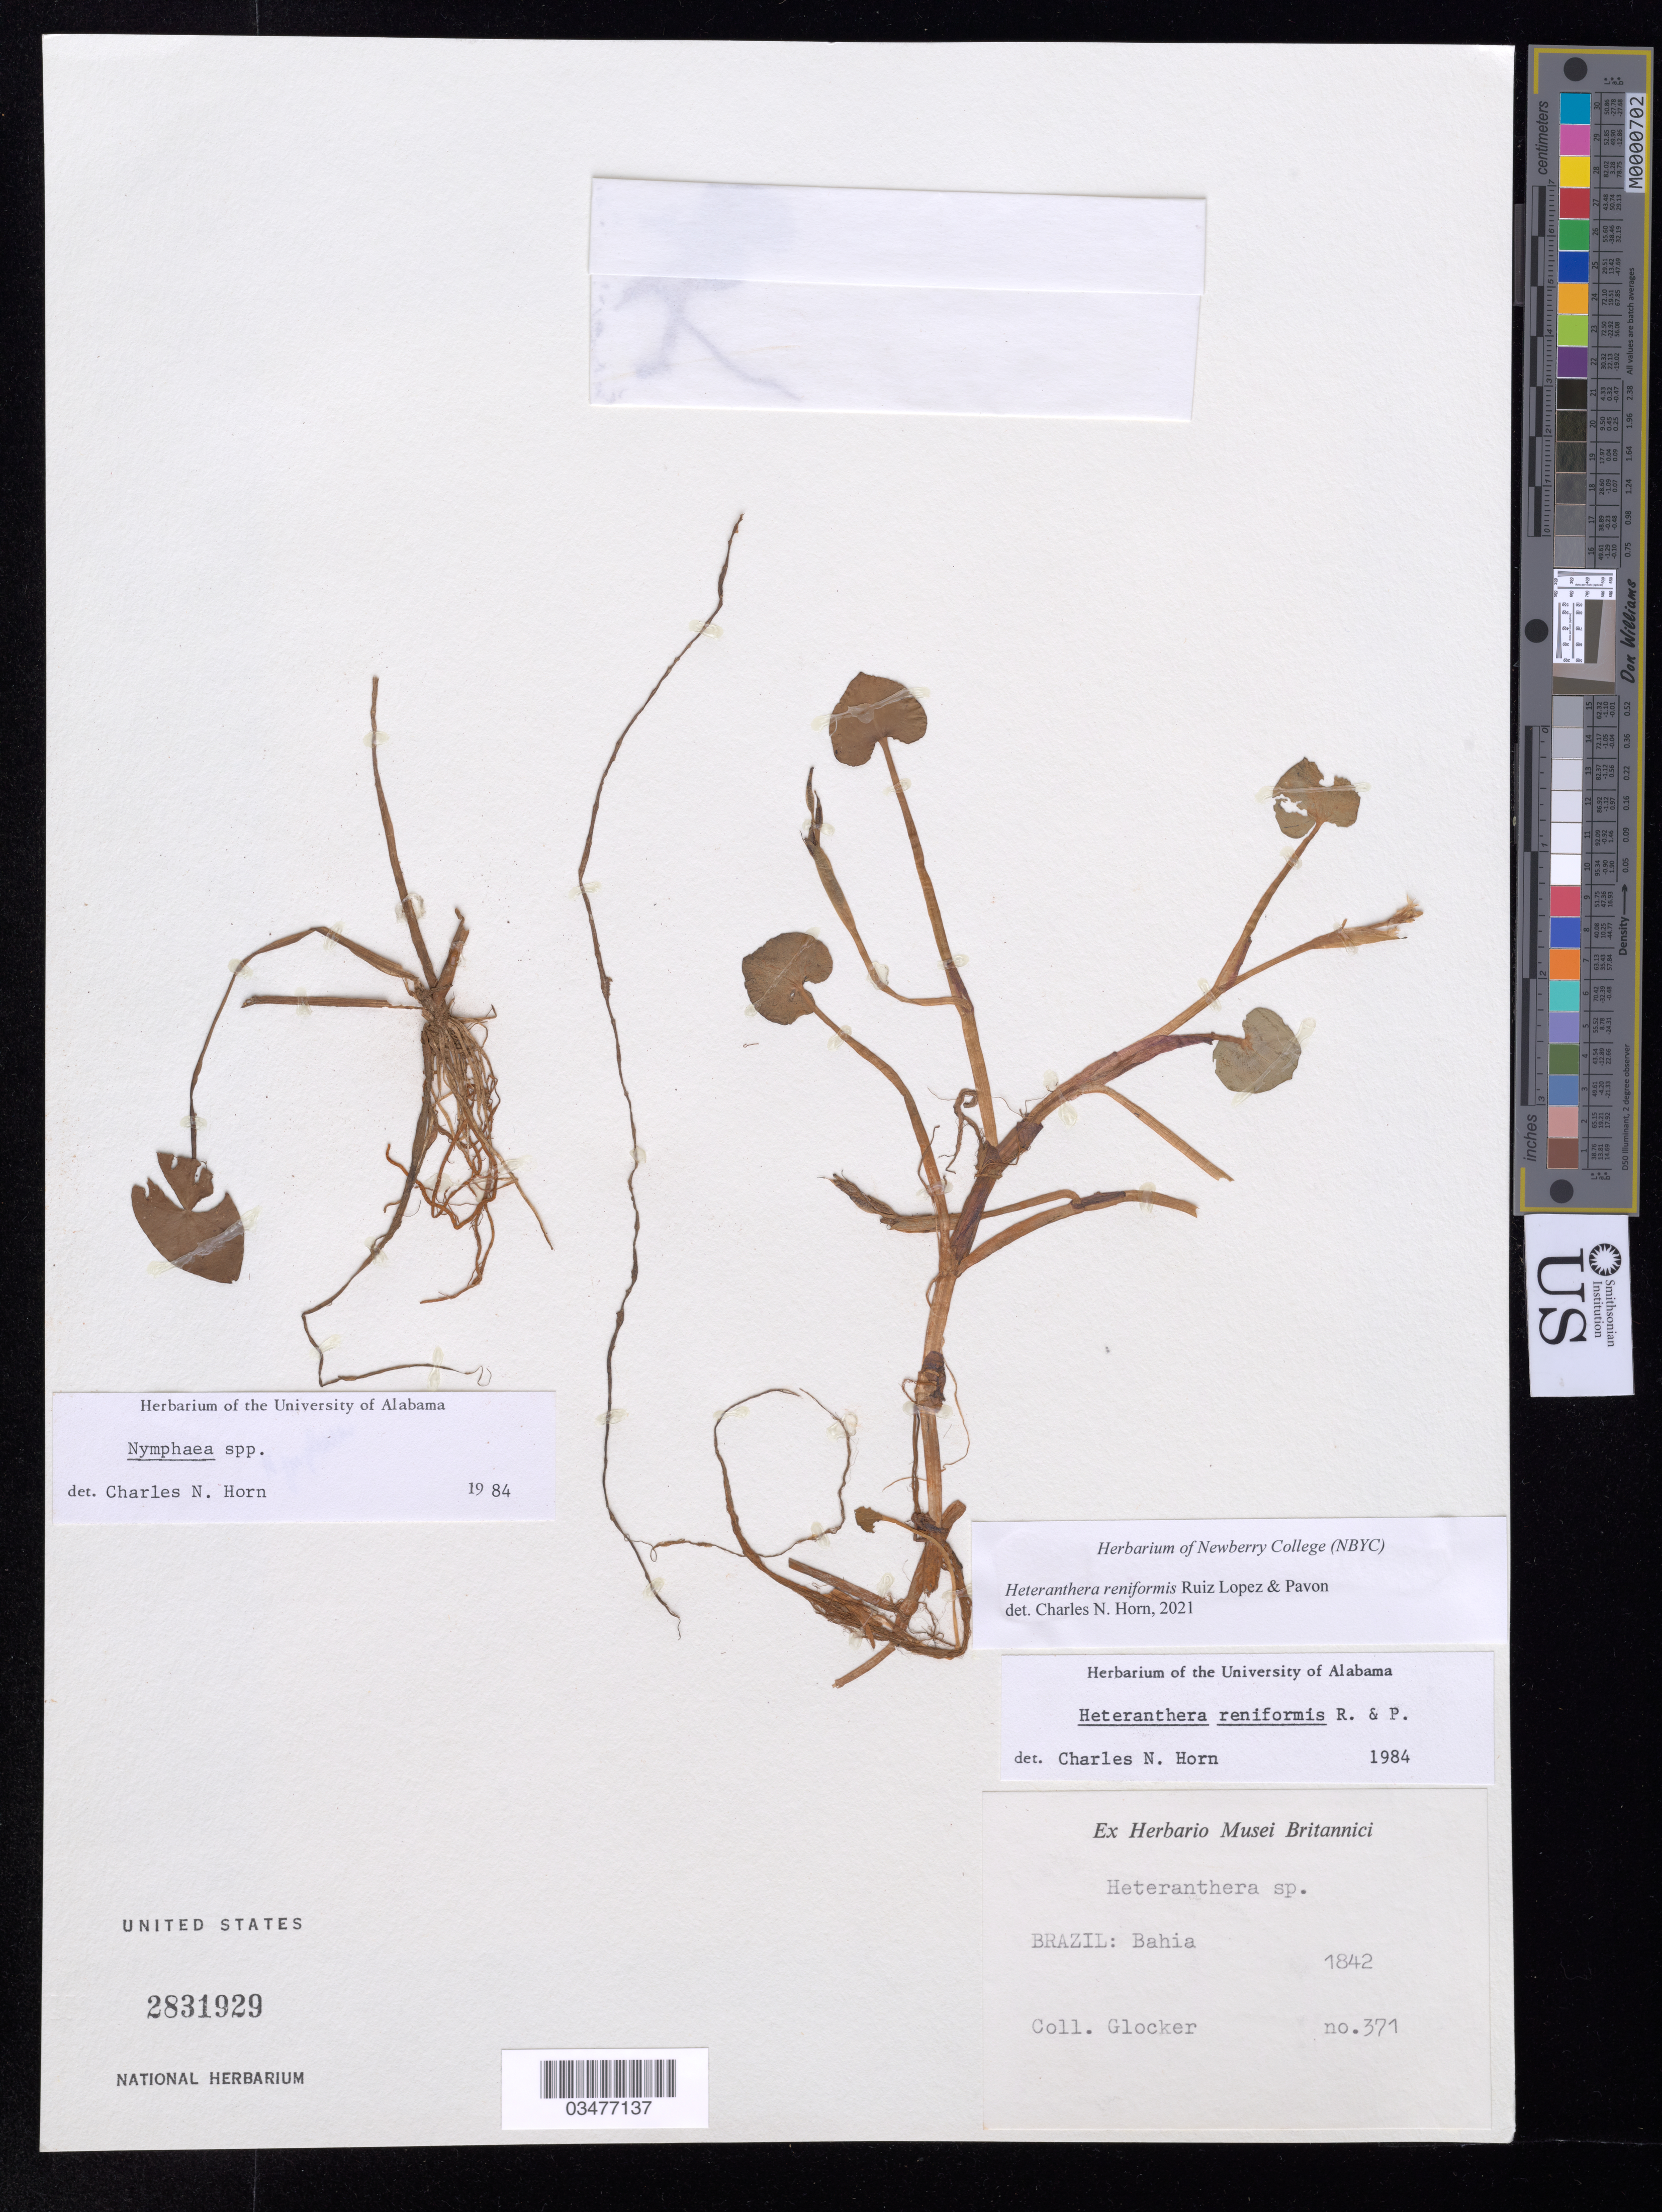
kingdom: Plantae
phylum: Tracheophyta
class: Liliopsida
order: Commelinales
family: Pontederiaceae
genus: Heteranthera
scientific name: Heteranthera reniformis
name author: Ruiz & Pav.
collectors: -- Glocker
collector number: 371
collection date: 1842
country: Brazil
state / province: Bahia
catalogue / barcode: US 2831929